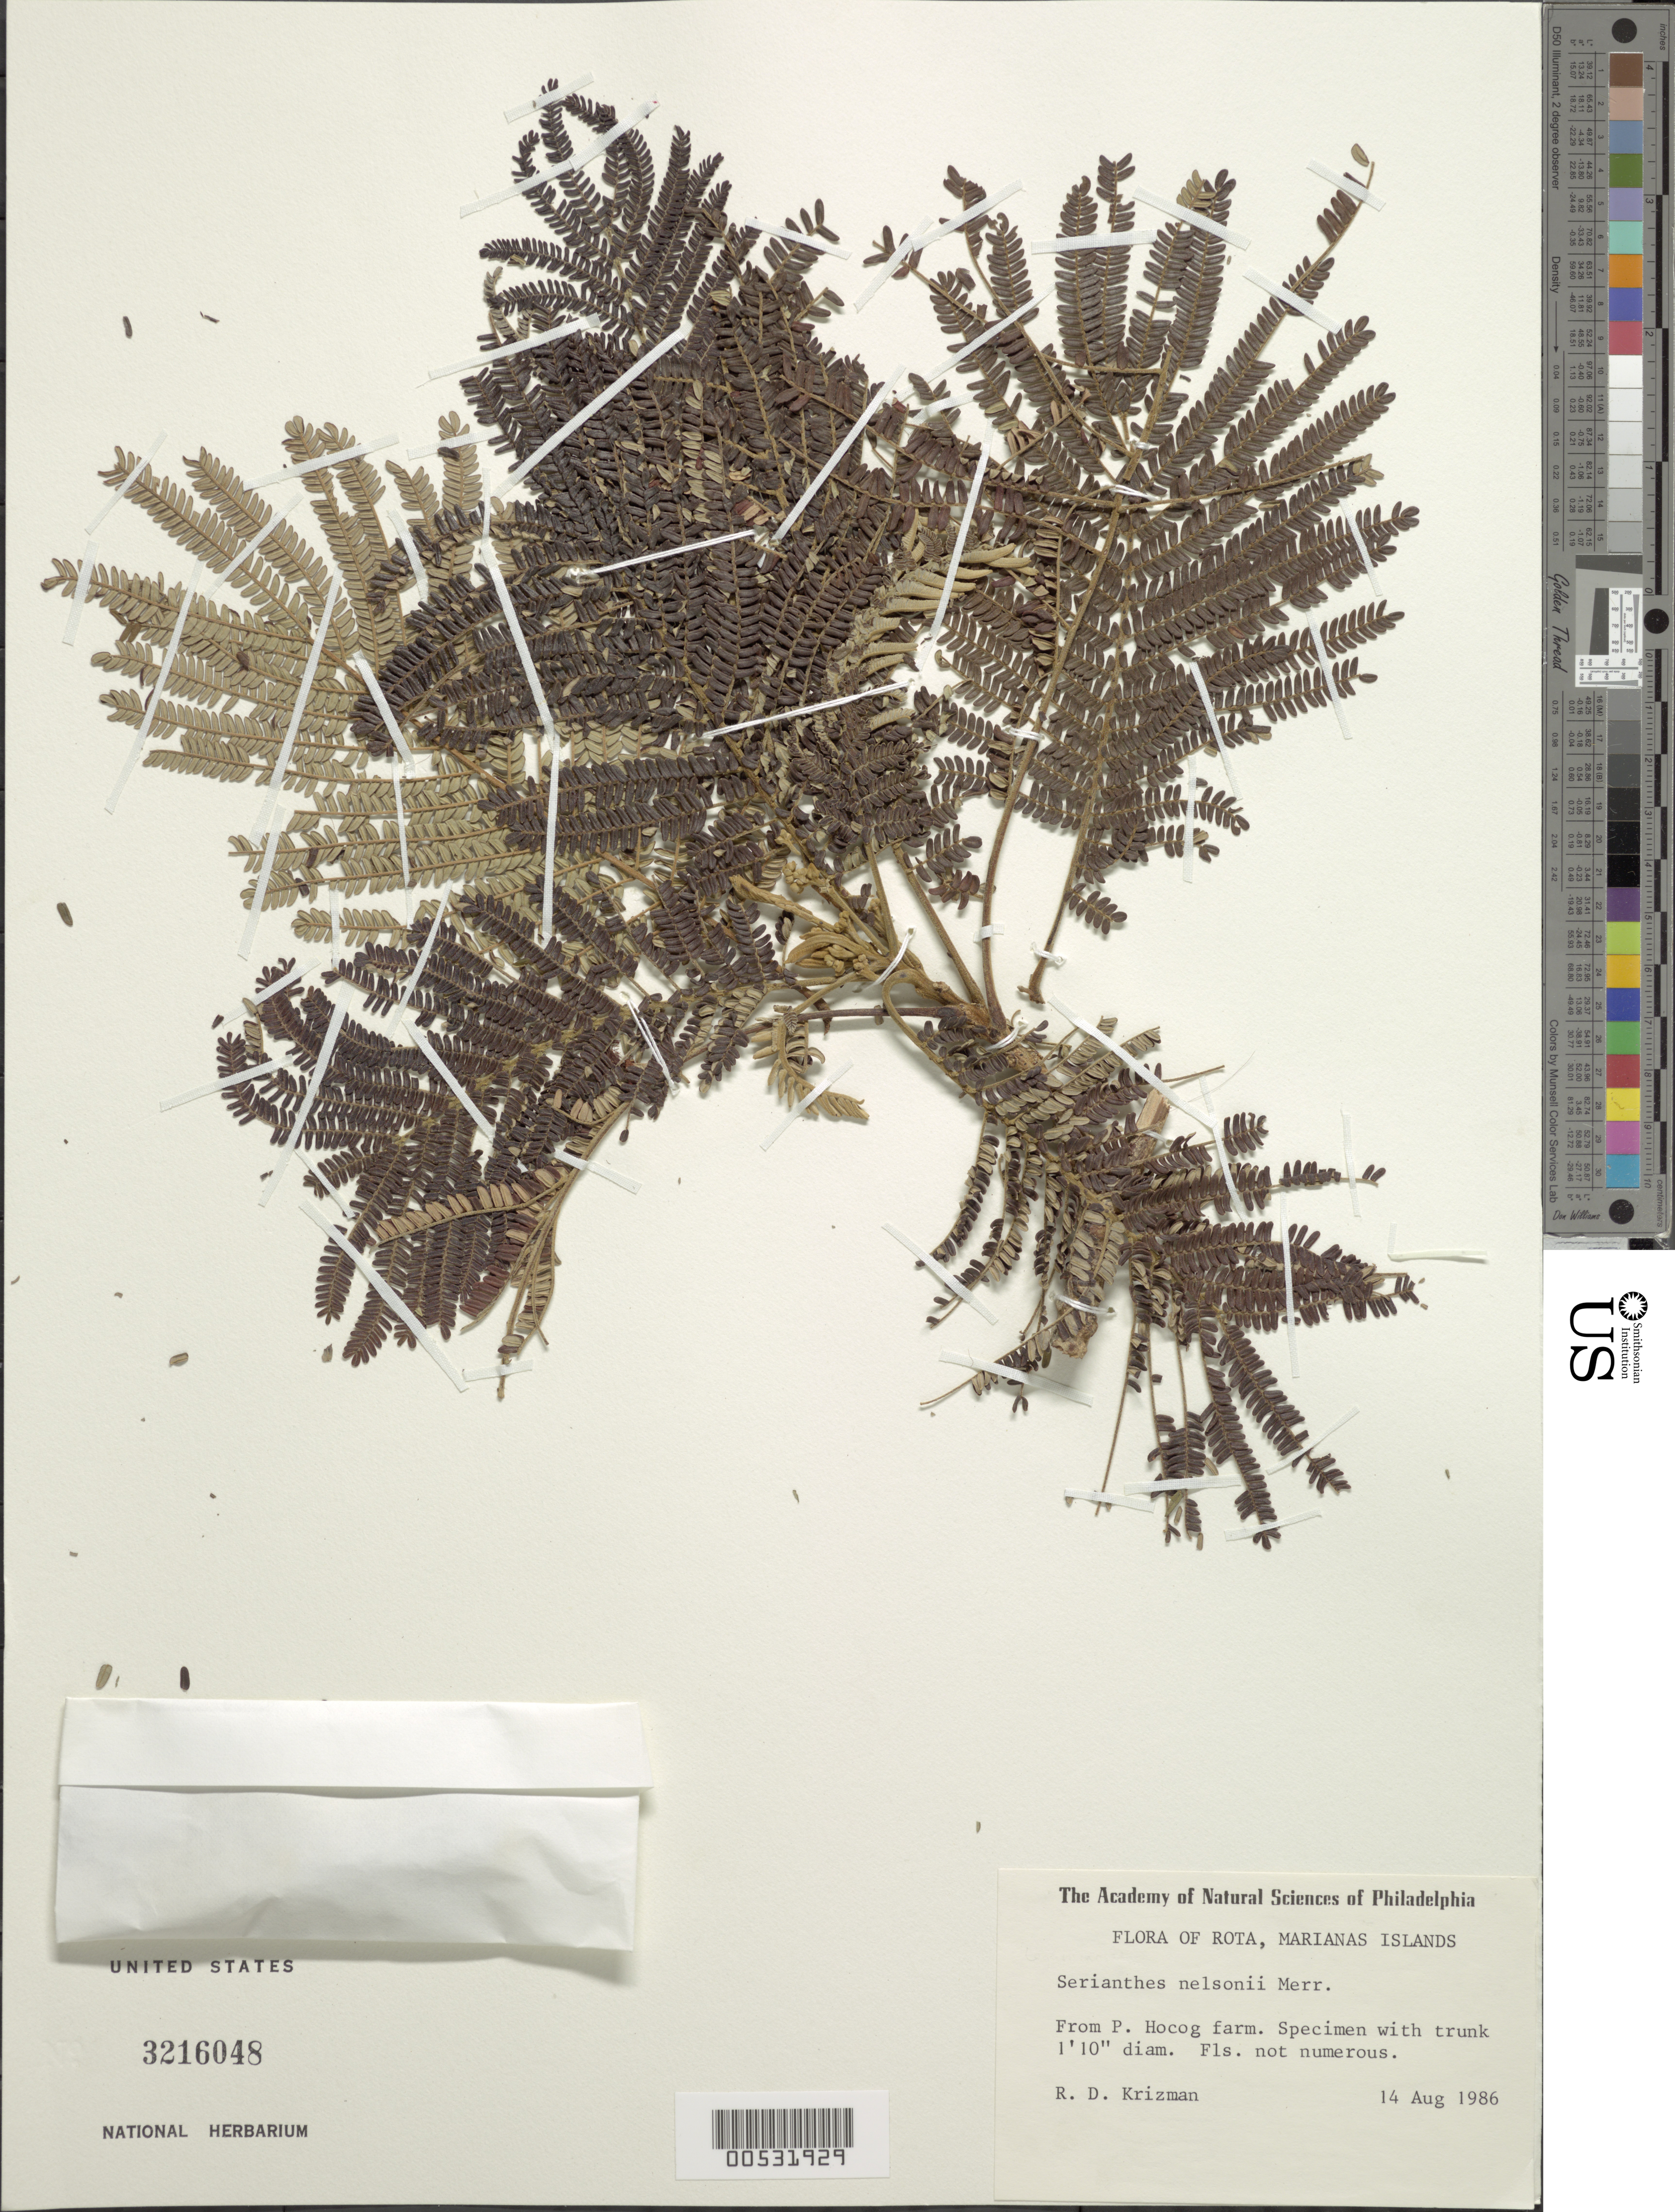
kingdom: Plantae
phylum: Tracheophyta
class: Magnoliopsida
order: Fabales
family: Fabaceae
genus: Serianthes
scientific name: Serianthes nelsonii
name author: Merr.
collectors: R. Krizman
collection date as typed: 14 Aug 1986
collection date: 1986-08-14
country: Northern Mariana Islands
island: Rota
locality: From P. Hocog farm.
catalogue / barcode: US 3216048